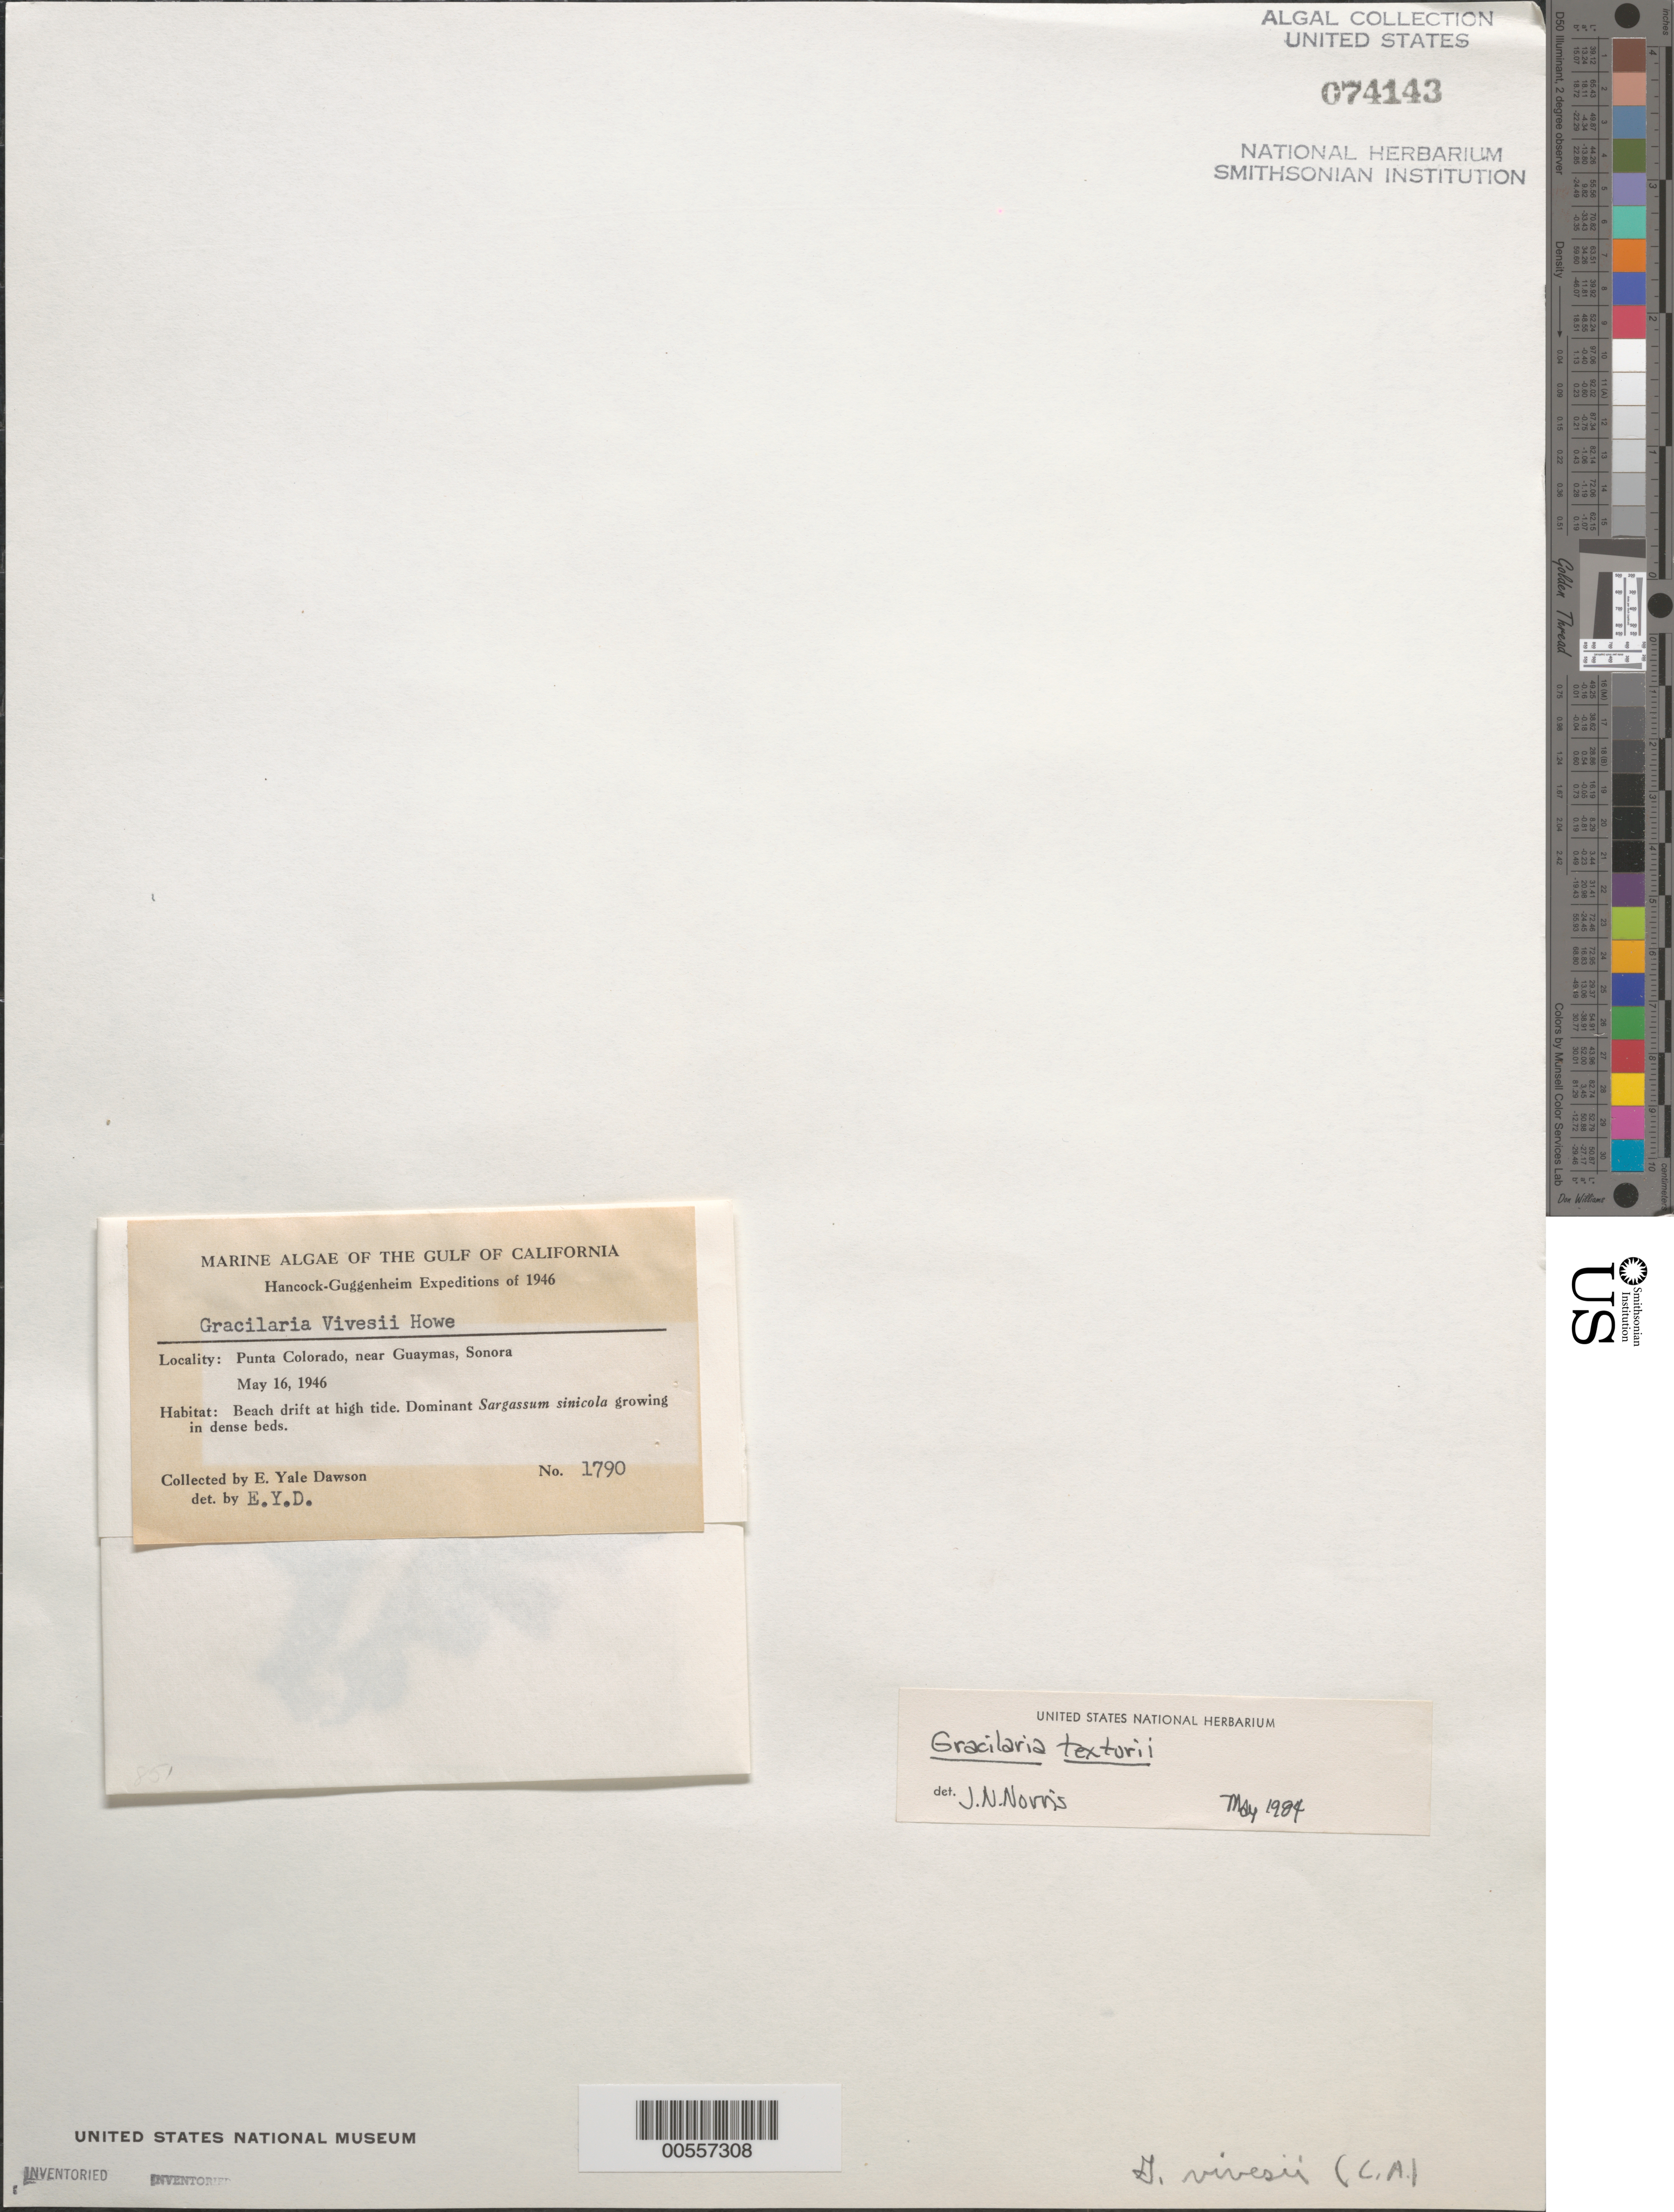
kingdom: Plantae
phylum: Rhodophyta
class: Florideophyceae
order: Gracilariales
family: Gracilariaceae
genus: Gracilaria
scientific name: Gracilaria textorii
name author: (Suringar) De Toni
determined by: Norris, James N.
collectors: E. Y. Dawson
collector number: EYD 1790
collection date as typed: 16 May 1946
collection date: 1946-05-16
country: Mexico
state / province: Sonora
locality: Punta Colorado, near Guaymas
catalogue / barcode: US 74143